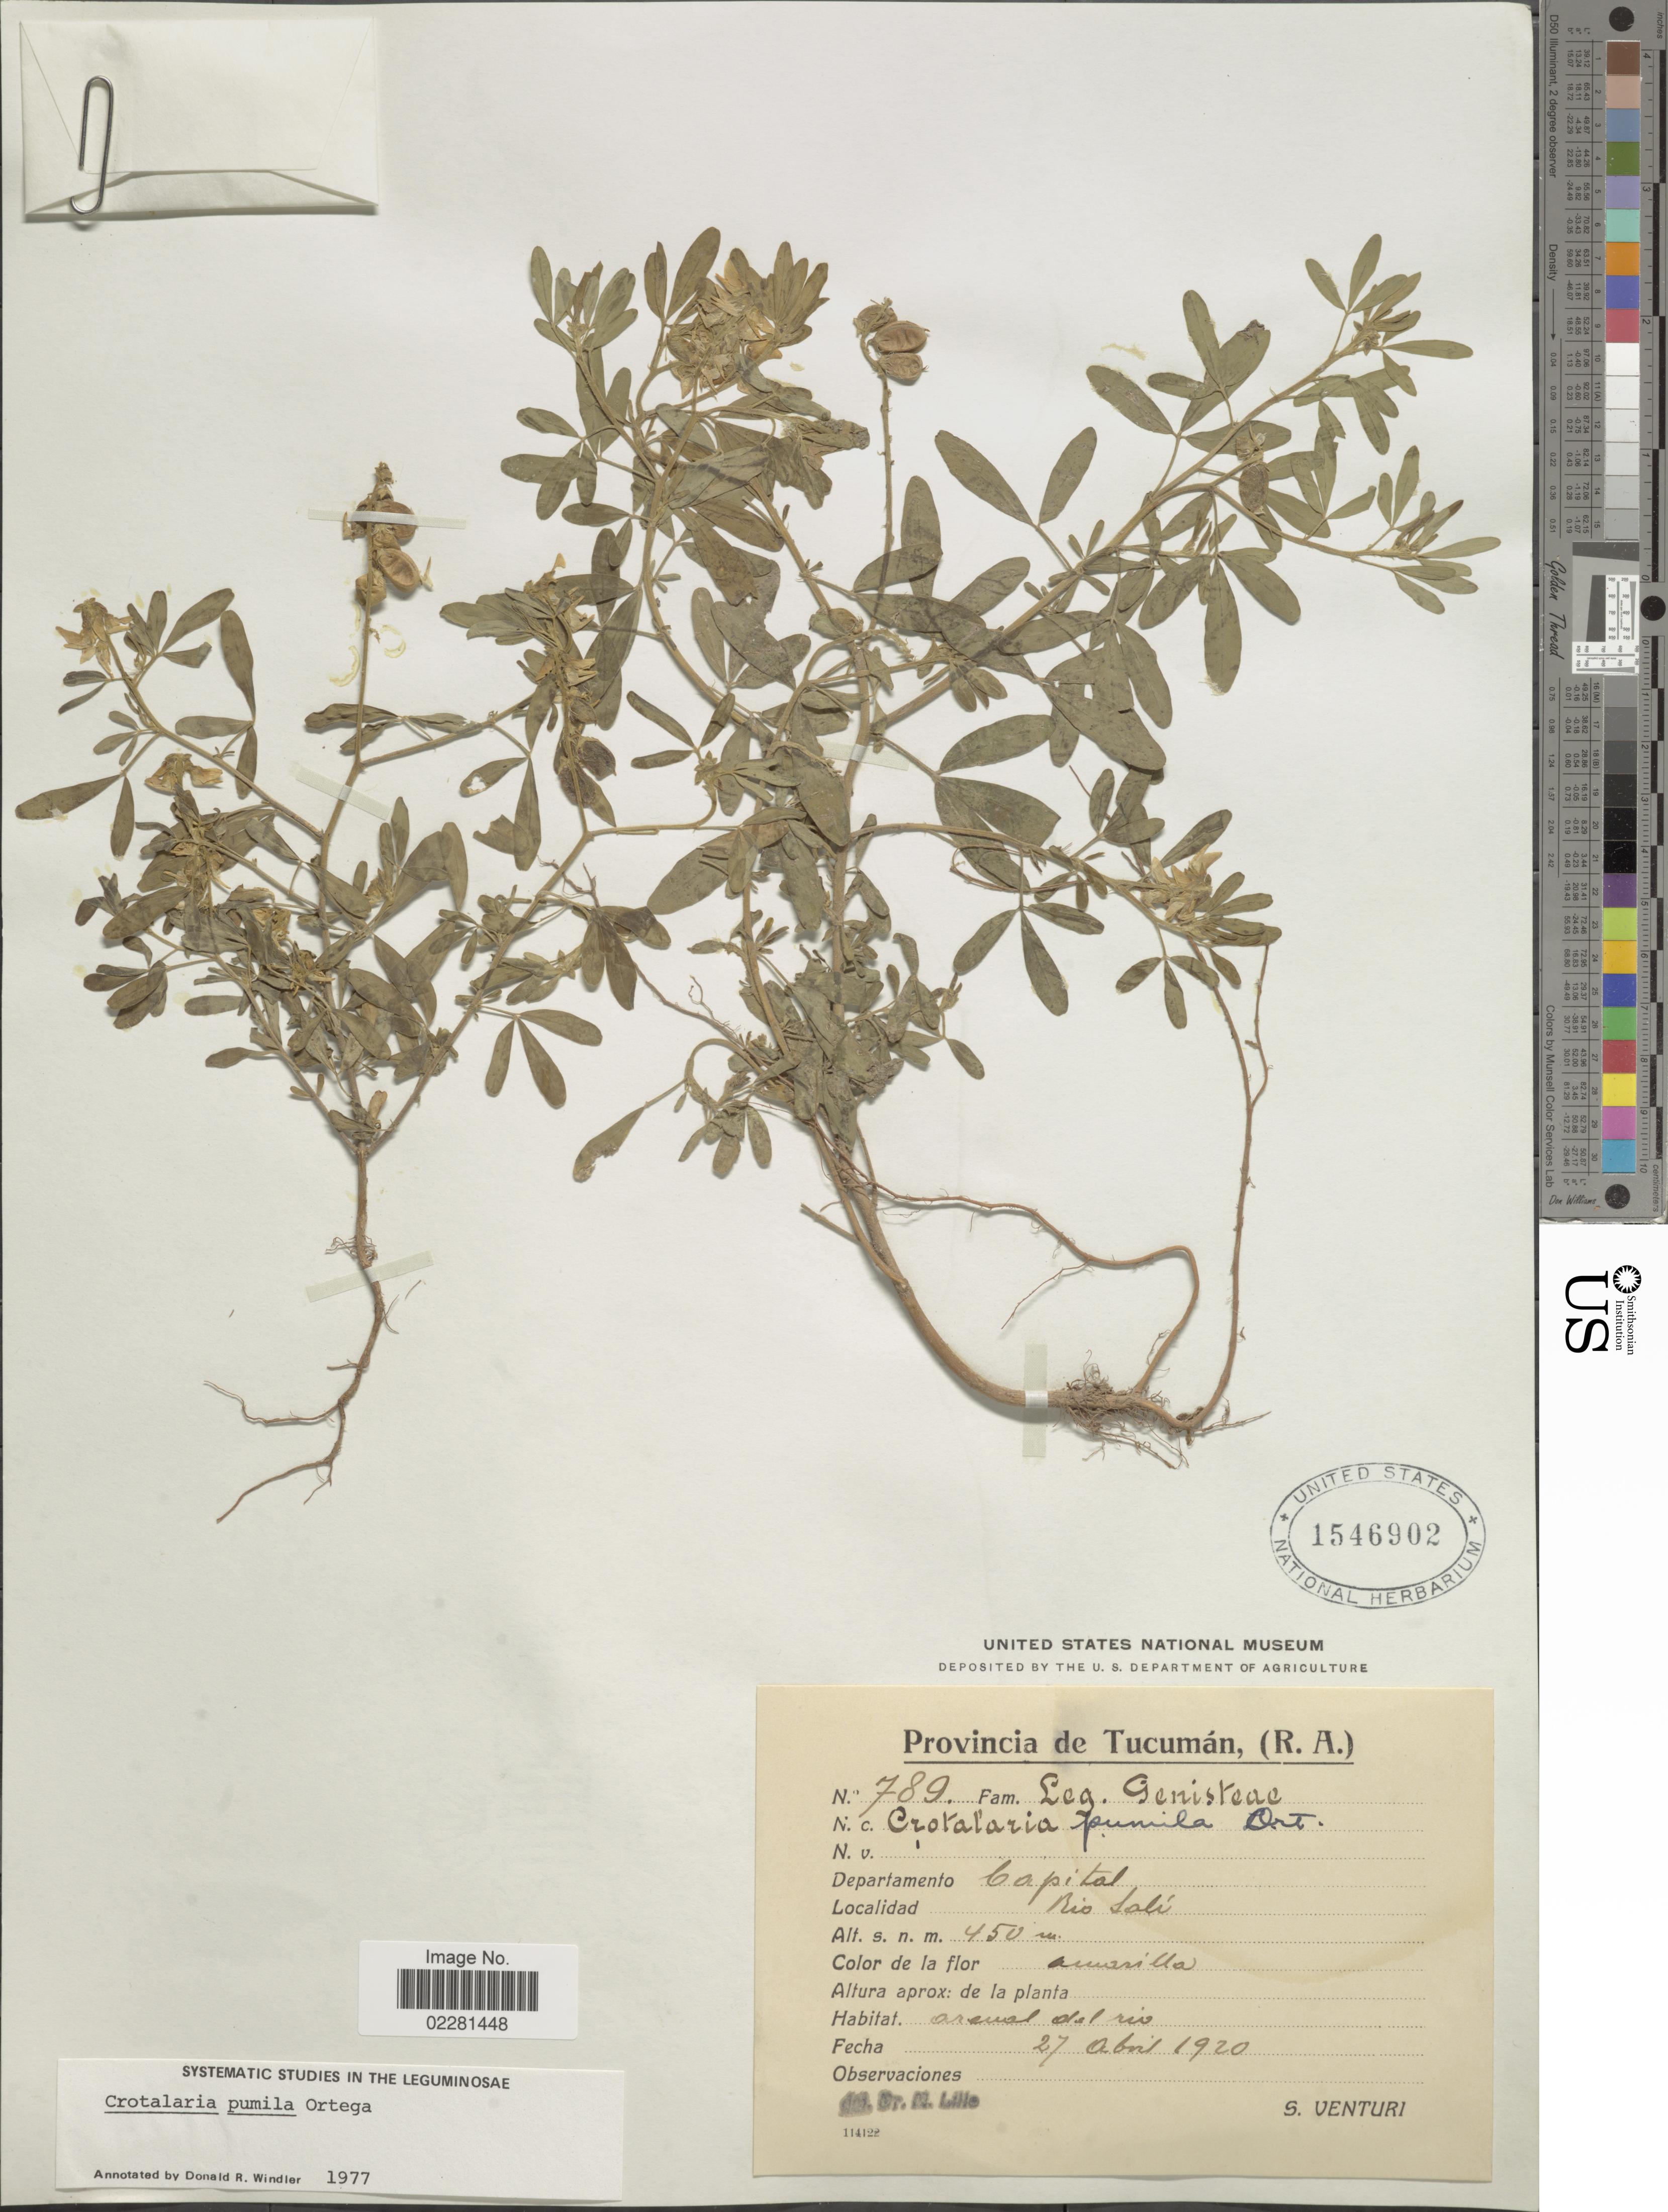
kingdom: Plantae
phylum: Tracheophyta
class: Magnoliopsida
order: Fabales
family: Fabaceae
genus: Crotalaria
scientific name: Crotalaria pumila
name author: Ortega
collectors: S. Venturi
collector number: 789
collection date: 1920-04-27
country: Argentina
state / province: Tucuman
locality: Departamento Capital, Rio Sali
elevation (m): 450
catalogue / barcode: US 1546902